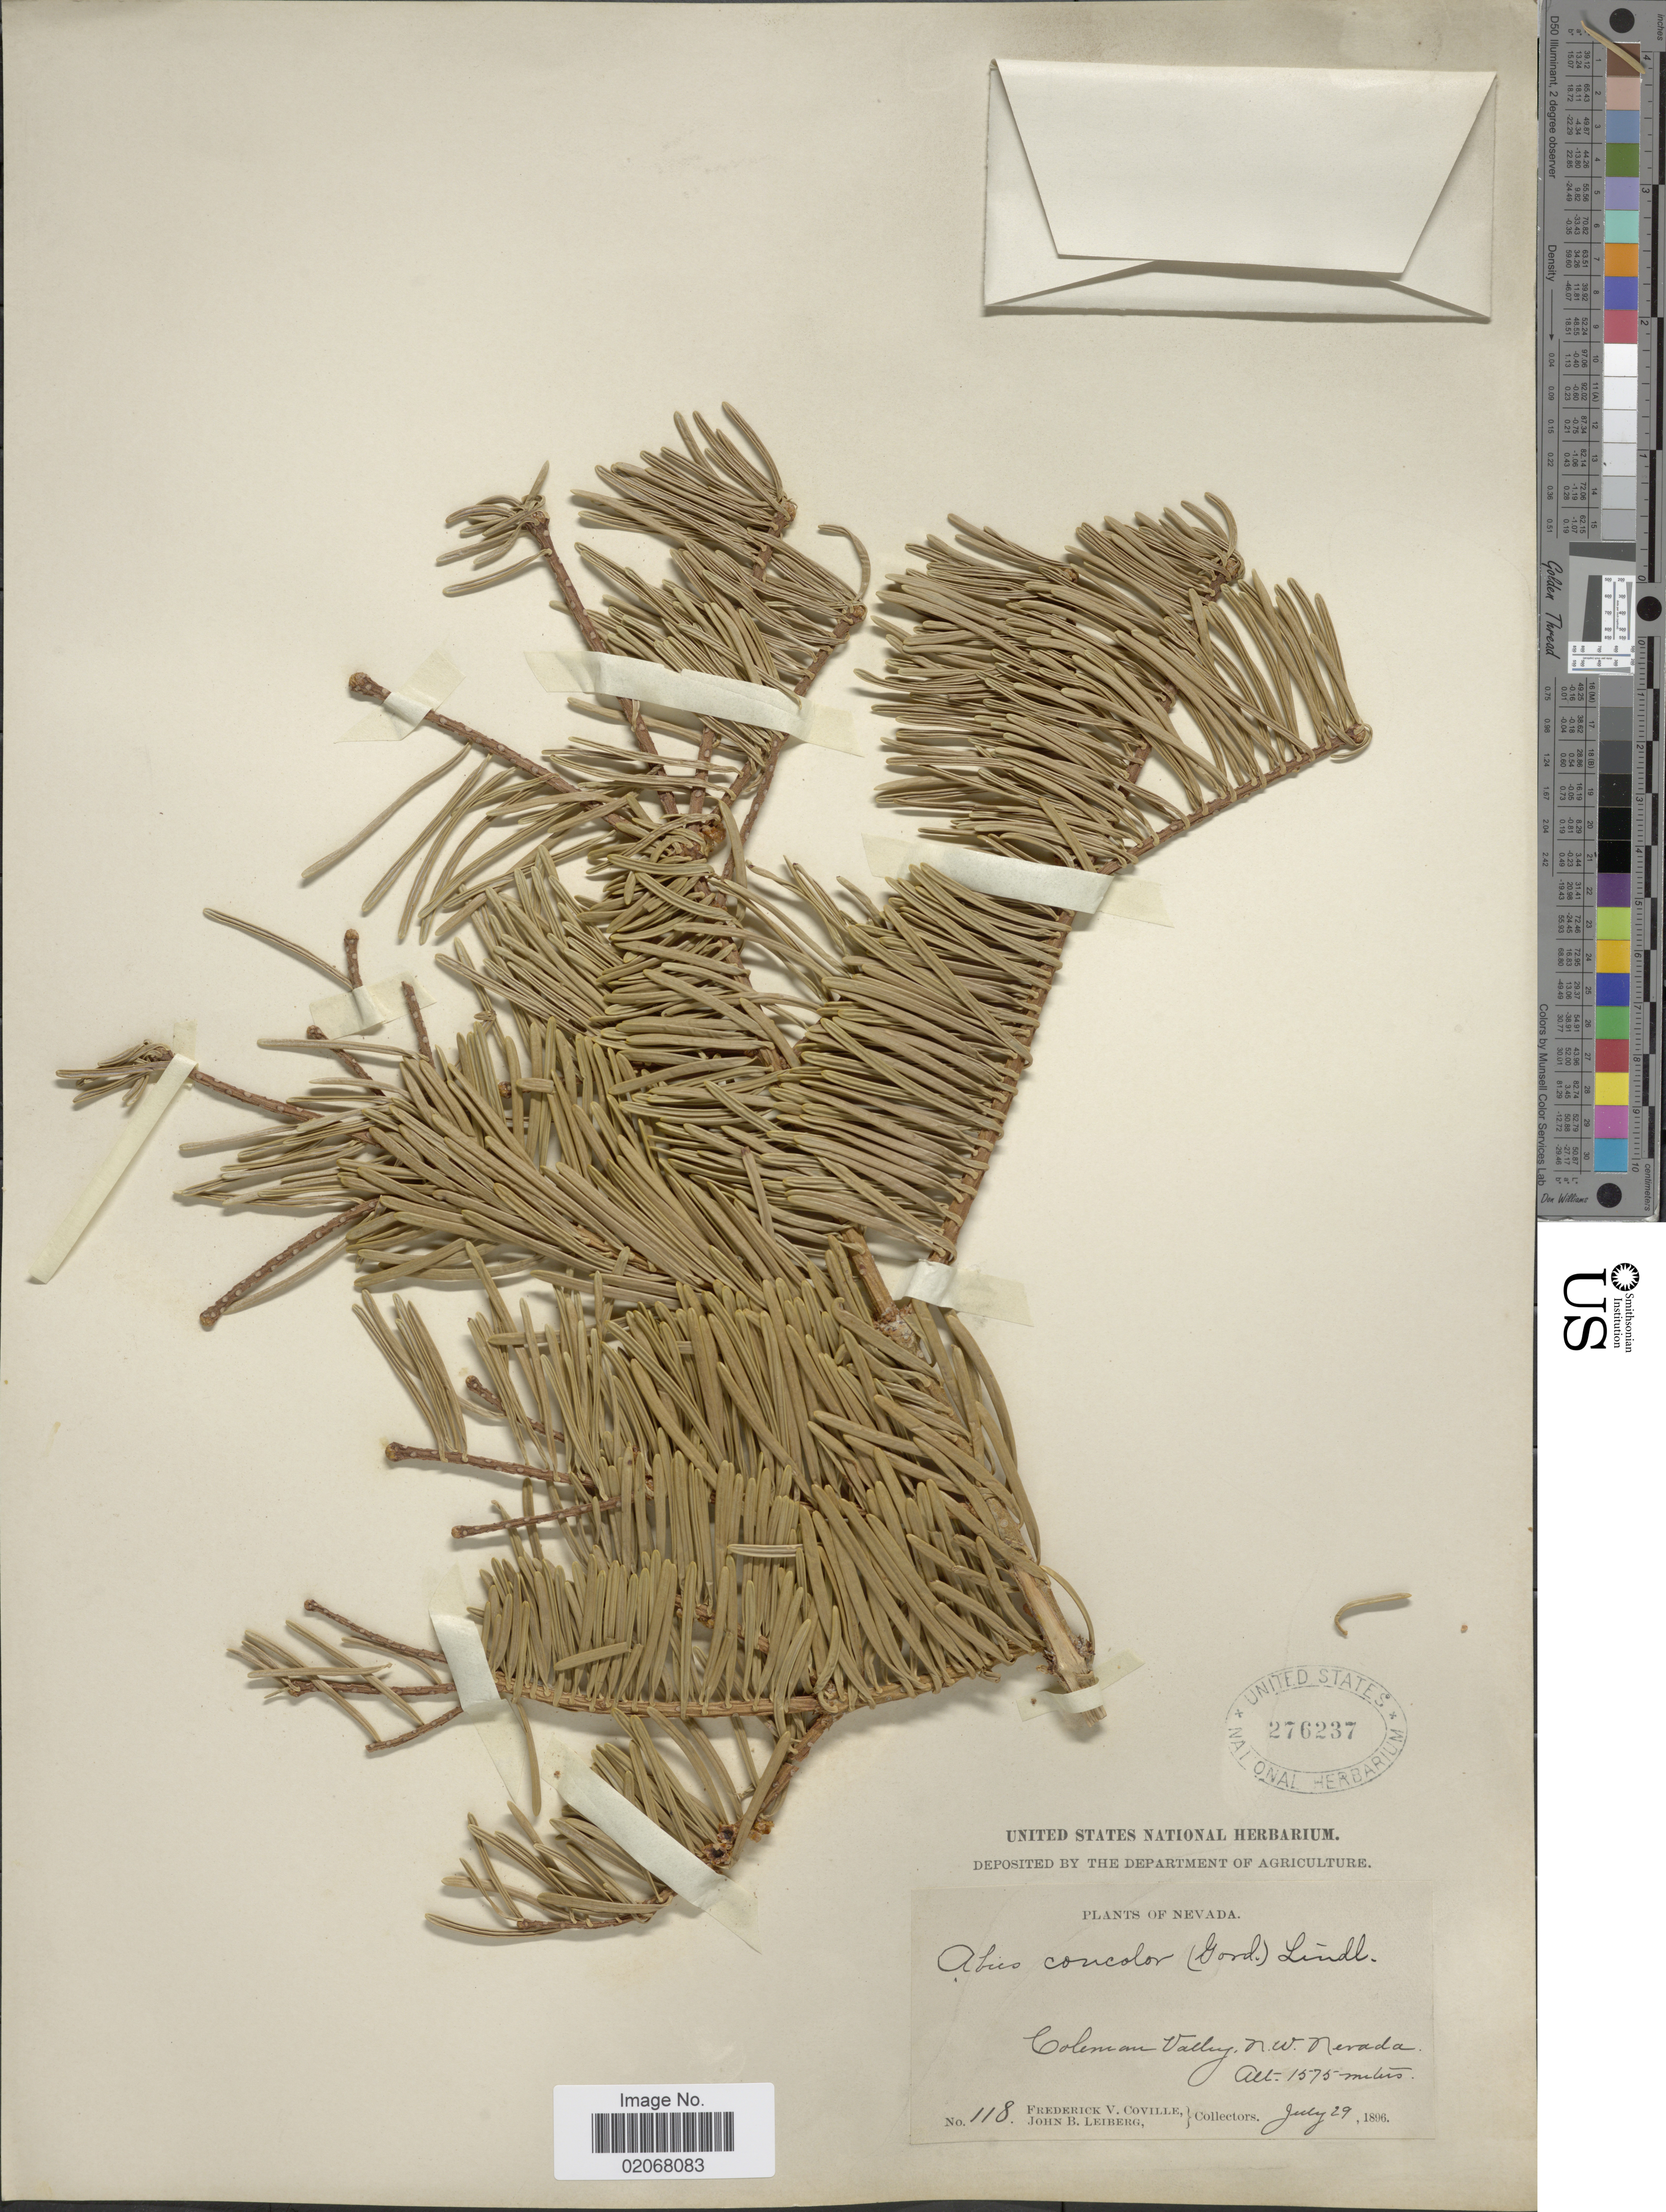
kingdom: Plantae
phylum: Tracheophyta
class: Pinopsida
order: Pinales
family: Pinaceae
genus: Abies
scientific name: Abies concolor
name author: (Gordon & Glend.) Lindl. ex Hildebr.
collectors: F. V. Coville & J. Leiberg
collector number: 118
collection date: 1896-07-29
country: United States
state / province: Nevada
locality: Coleman Valley, N.W. Nevada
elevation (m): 1575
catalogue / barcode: US 276237